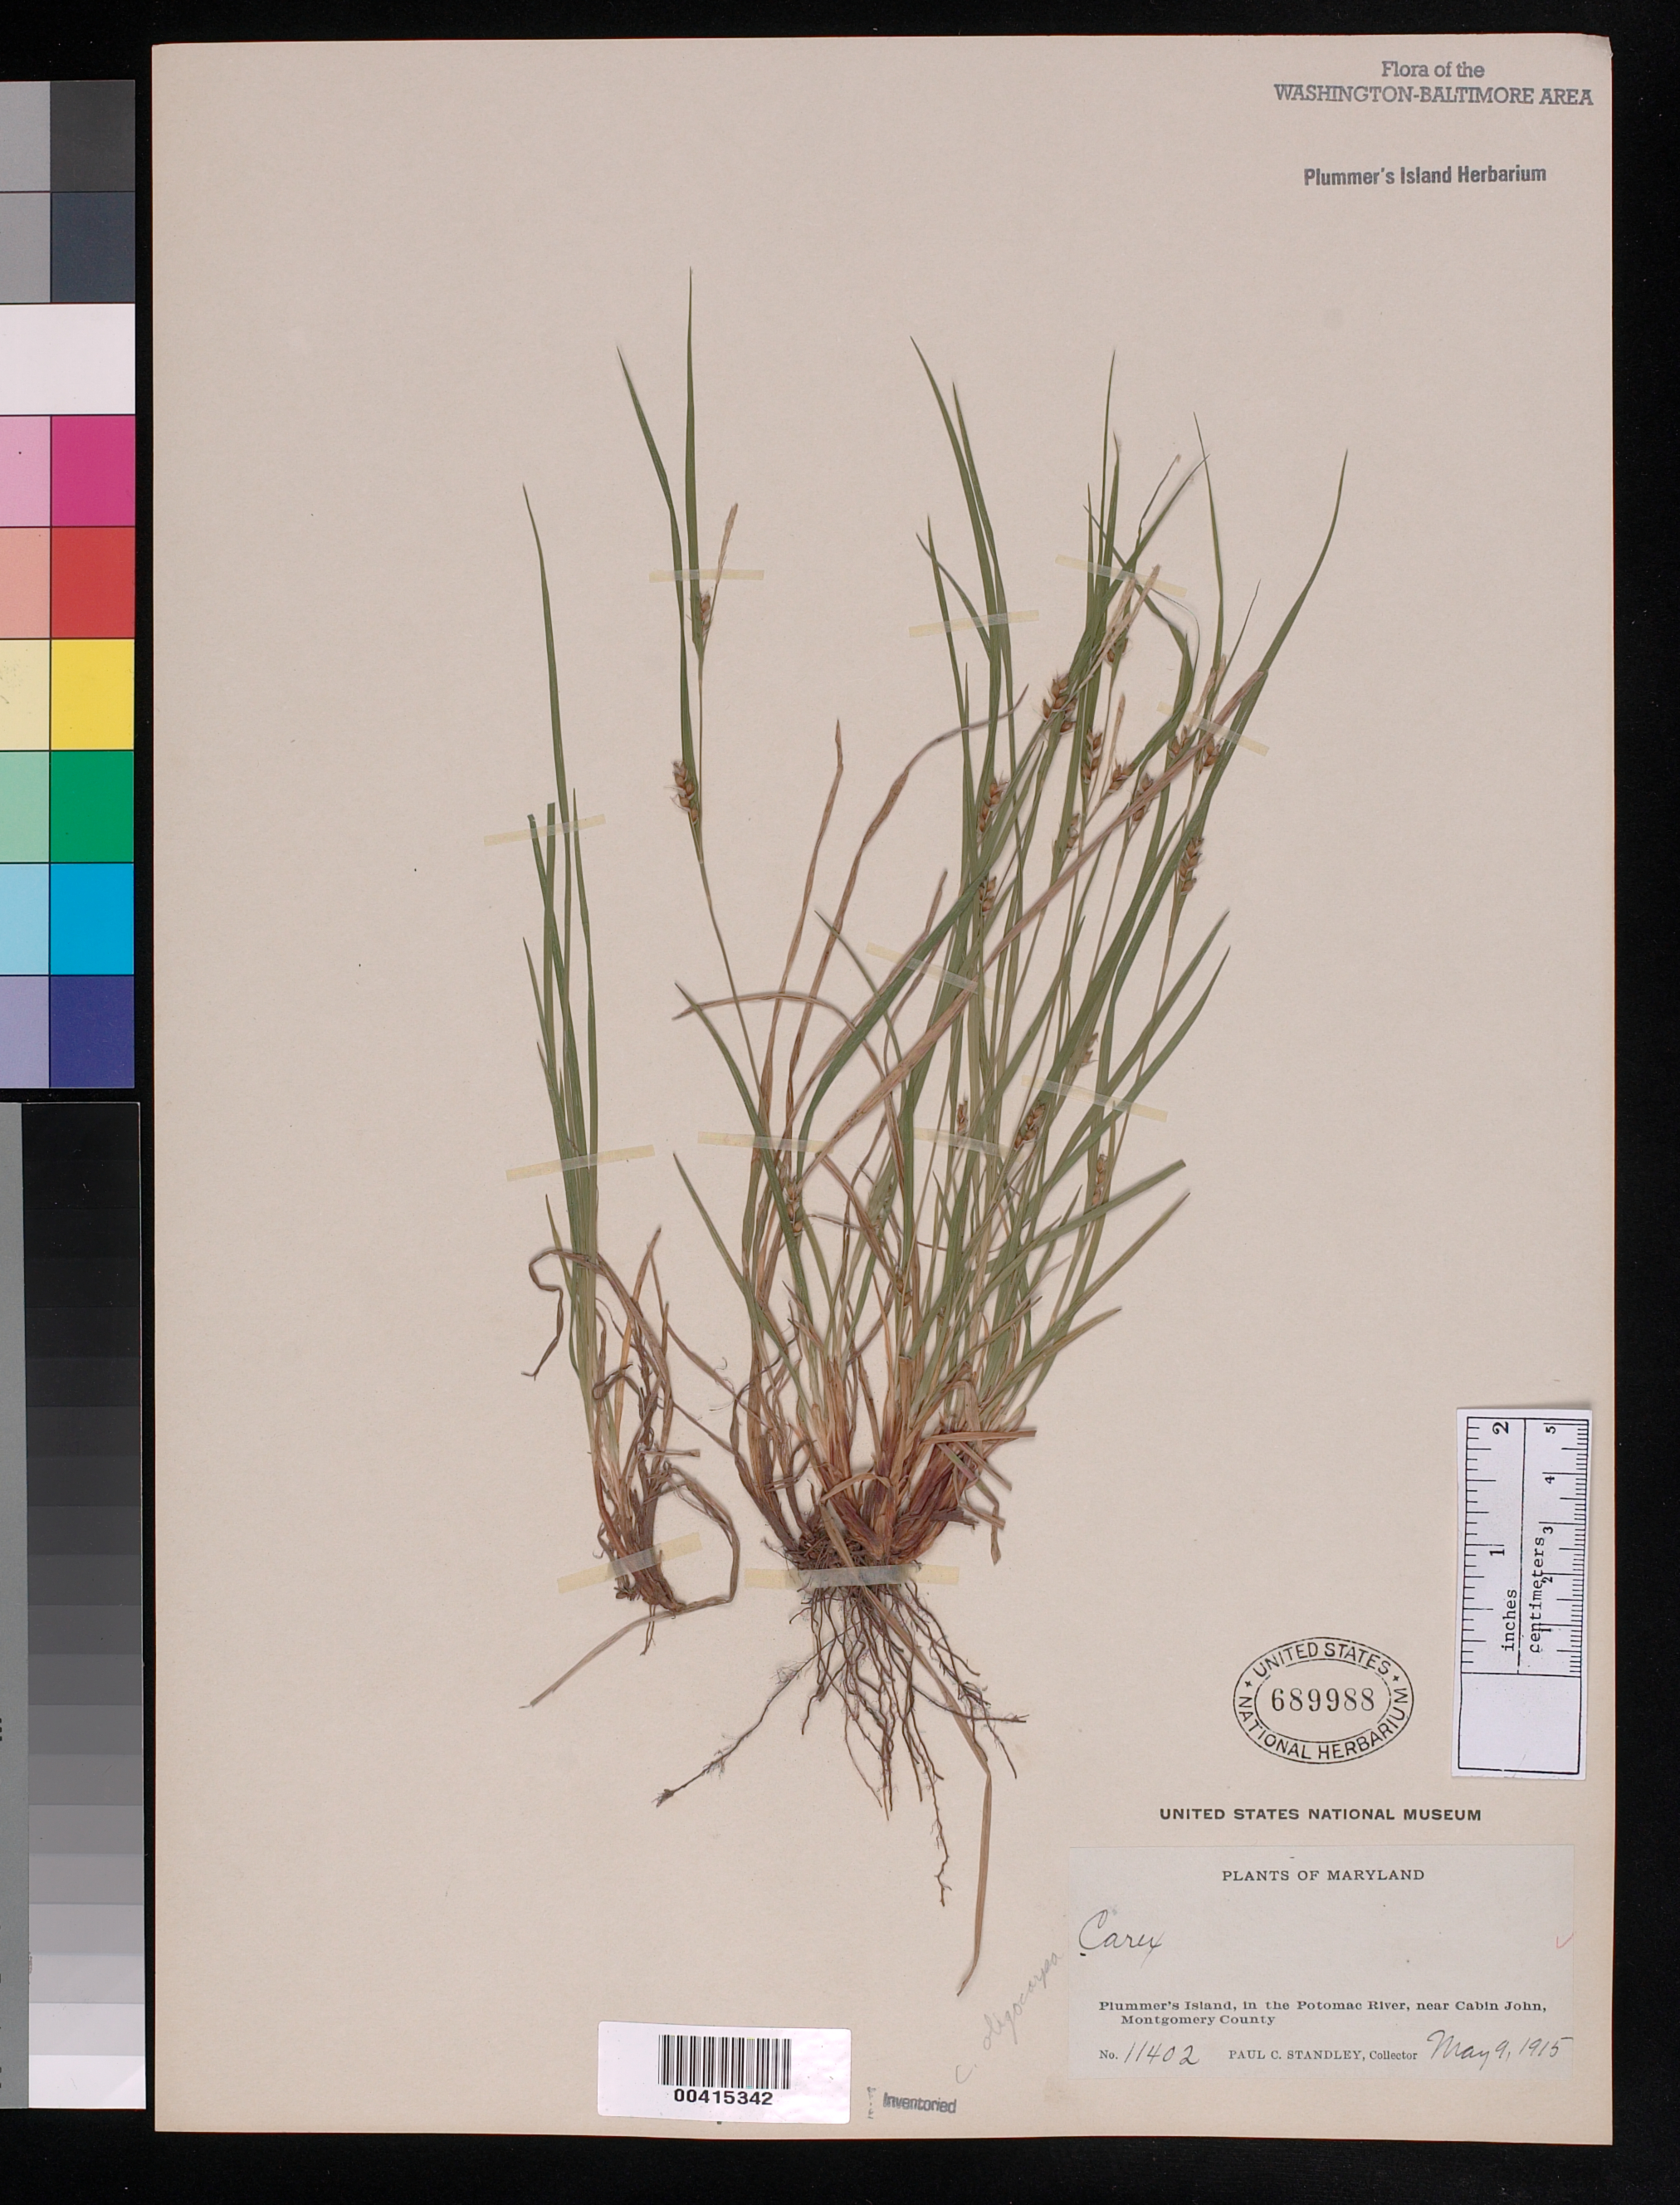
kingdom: Plantae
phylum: Tracheophyta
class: Liliopsida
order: Poales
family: Cyperaceae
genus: Carex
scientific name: Carex oligocarpa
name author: Willd.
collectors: P. C. Standley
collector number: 11402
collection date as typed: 09 May 1915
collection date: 1915-05-09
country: United States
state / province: Maryland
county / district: Montgomery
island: Plummers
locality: Plummer's Island Plummers Island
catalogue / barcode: US 689988